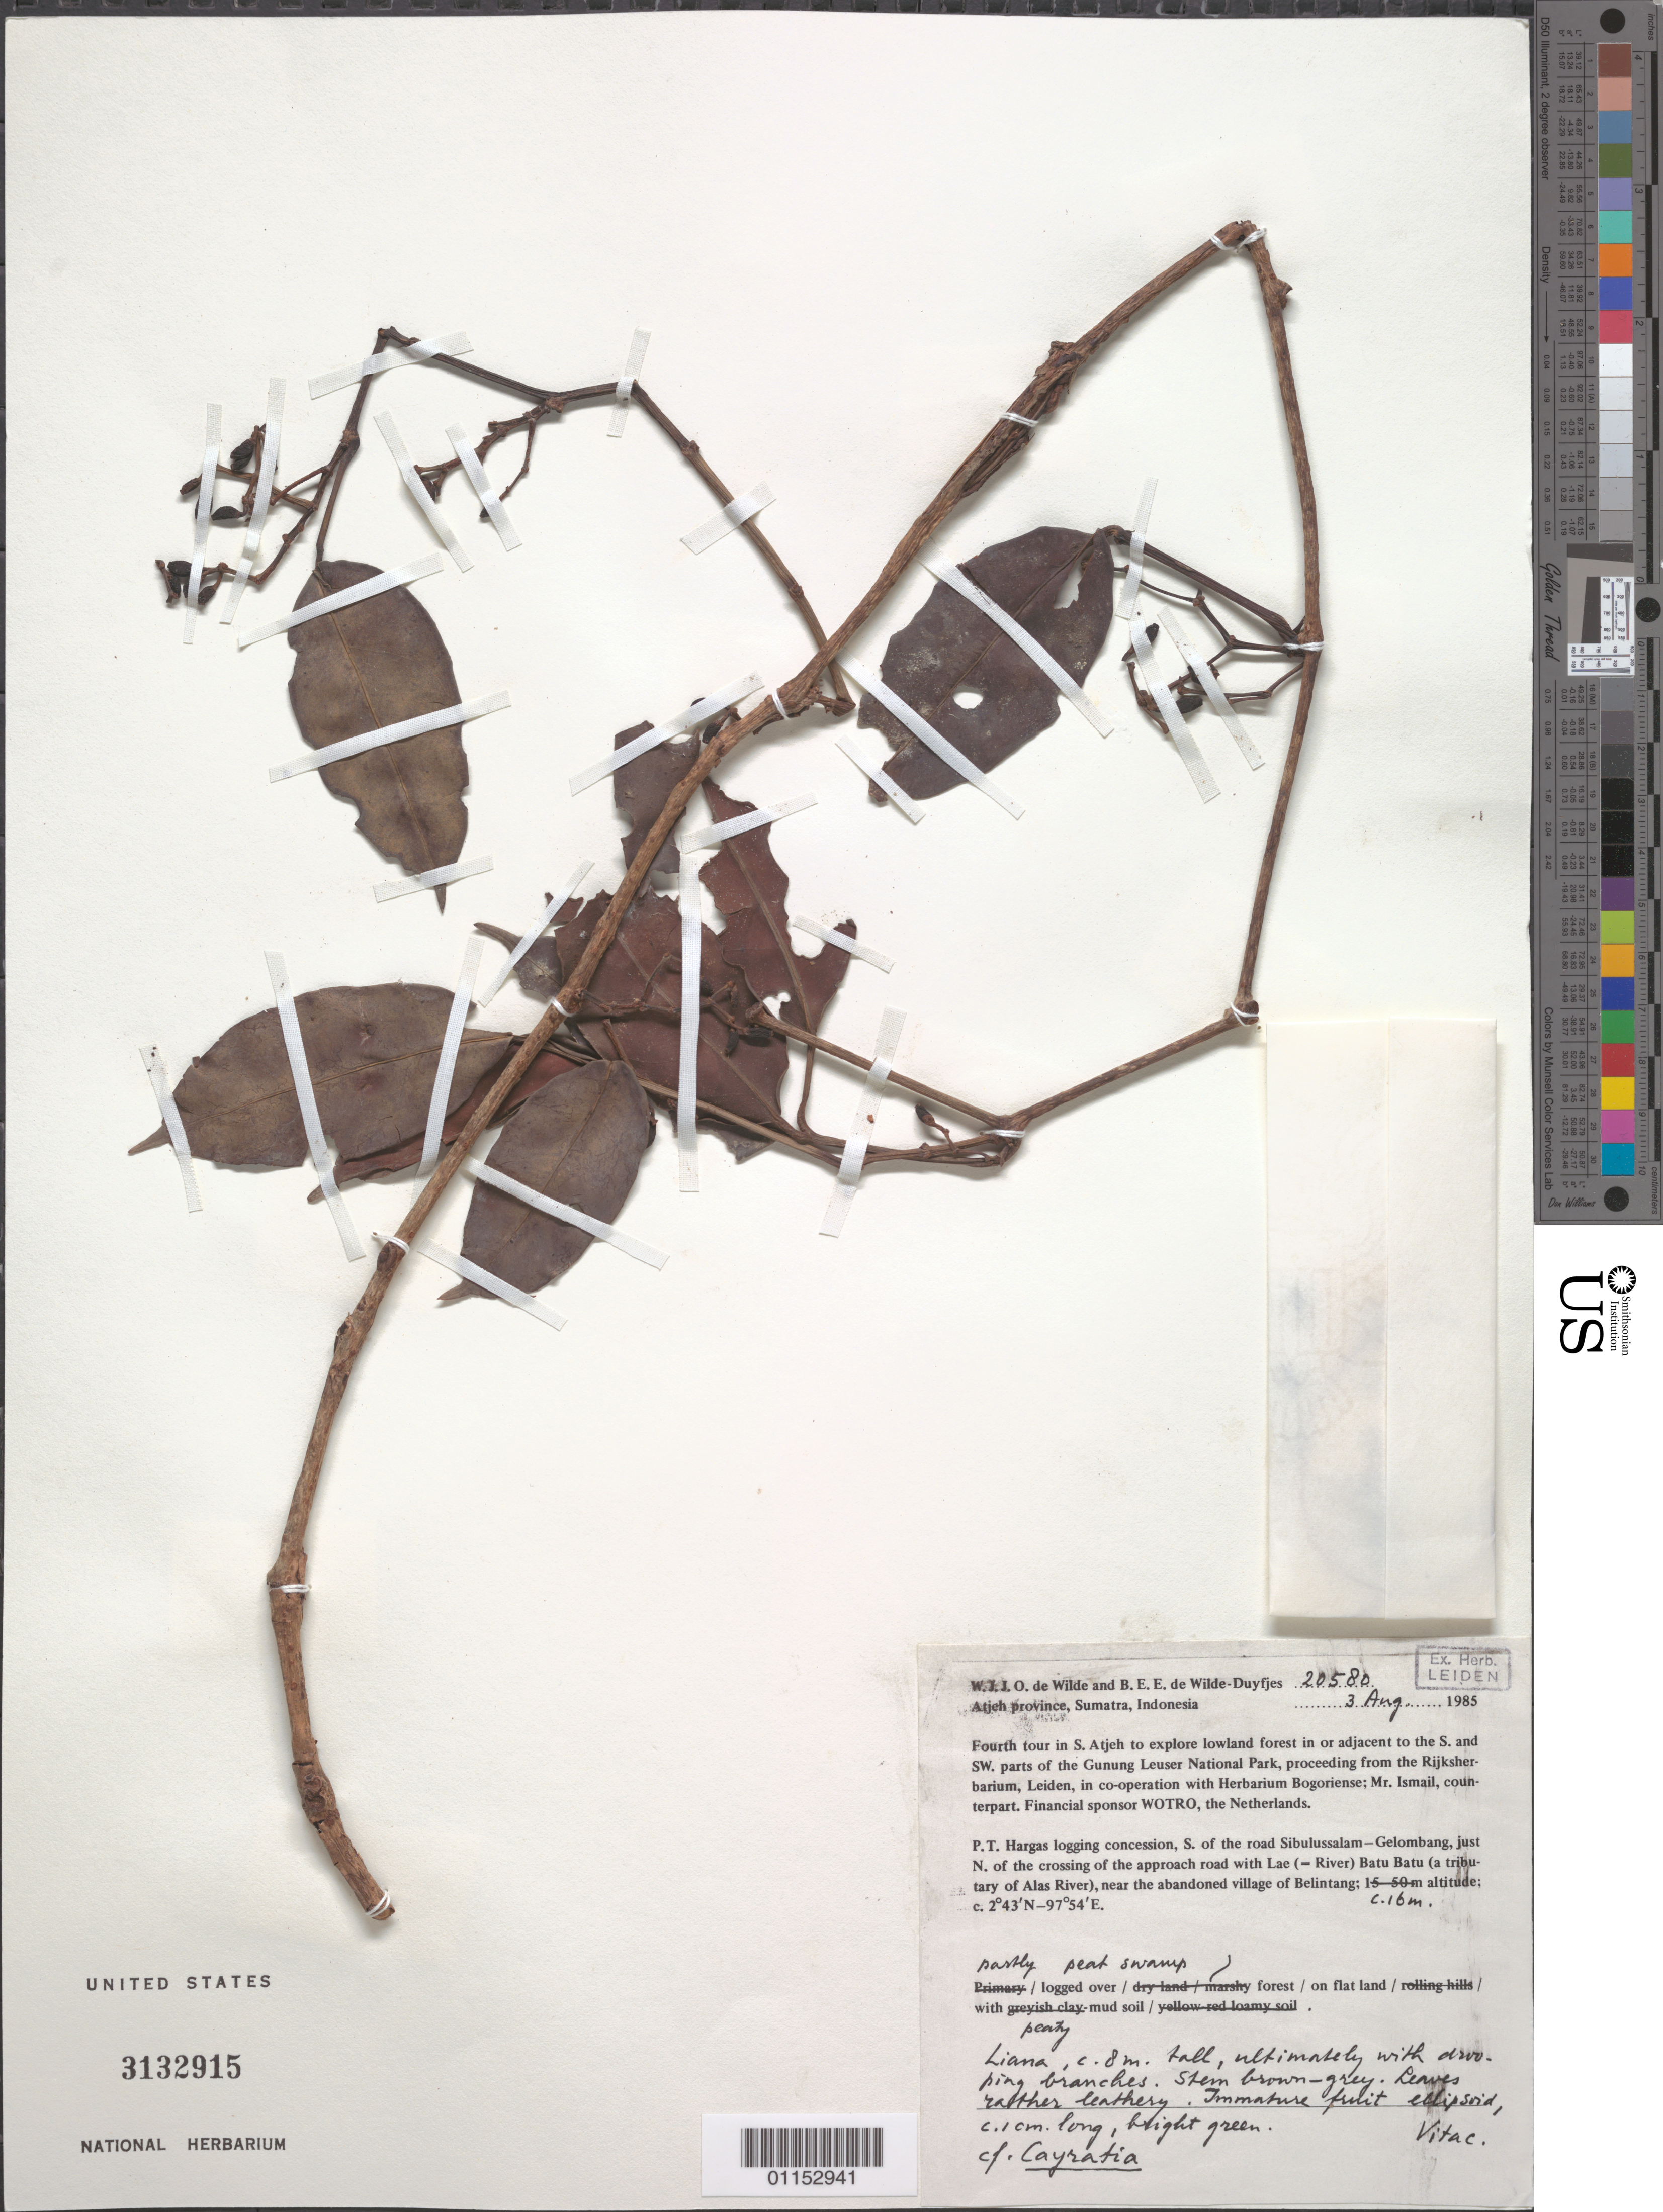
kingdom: Plantae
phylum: Tracheophyta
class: Magnoliopsida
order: Vitales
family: Vitaceae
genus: Cayratia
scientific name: Cayratia sp.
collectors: W. J. de Wilde & B. E. de Wilde-Duyfjes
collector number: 20580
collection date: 1985-08-03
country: Indonesia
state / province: Sumatra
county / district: Aceh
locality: Sumatra.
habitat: Liana, logged over forest on flat land with mud soil.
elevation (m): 16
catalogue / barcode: US 3132915